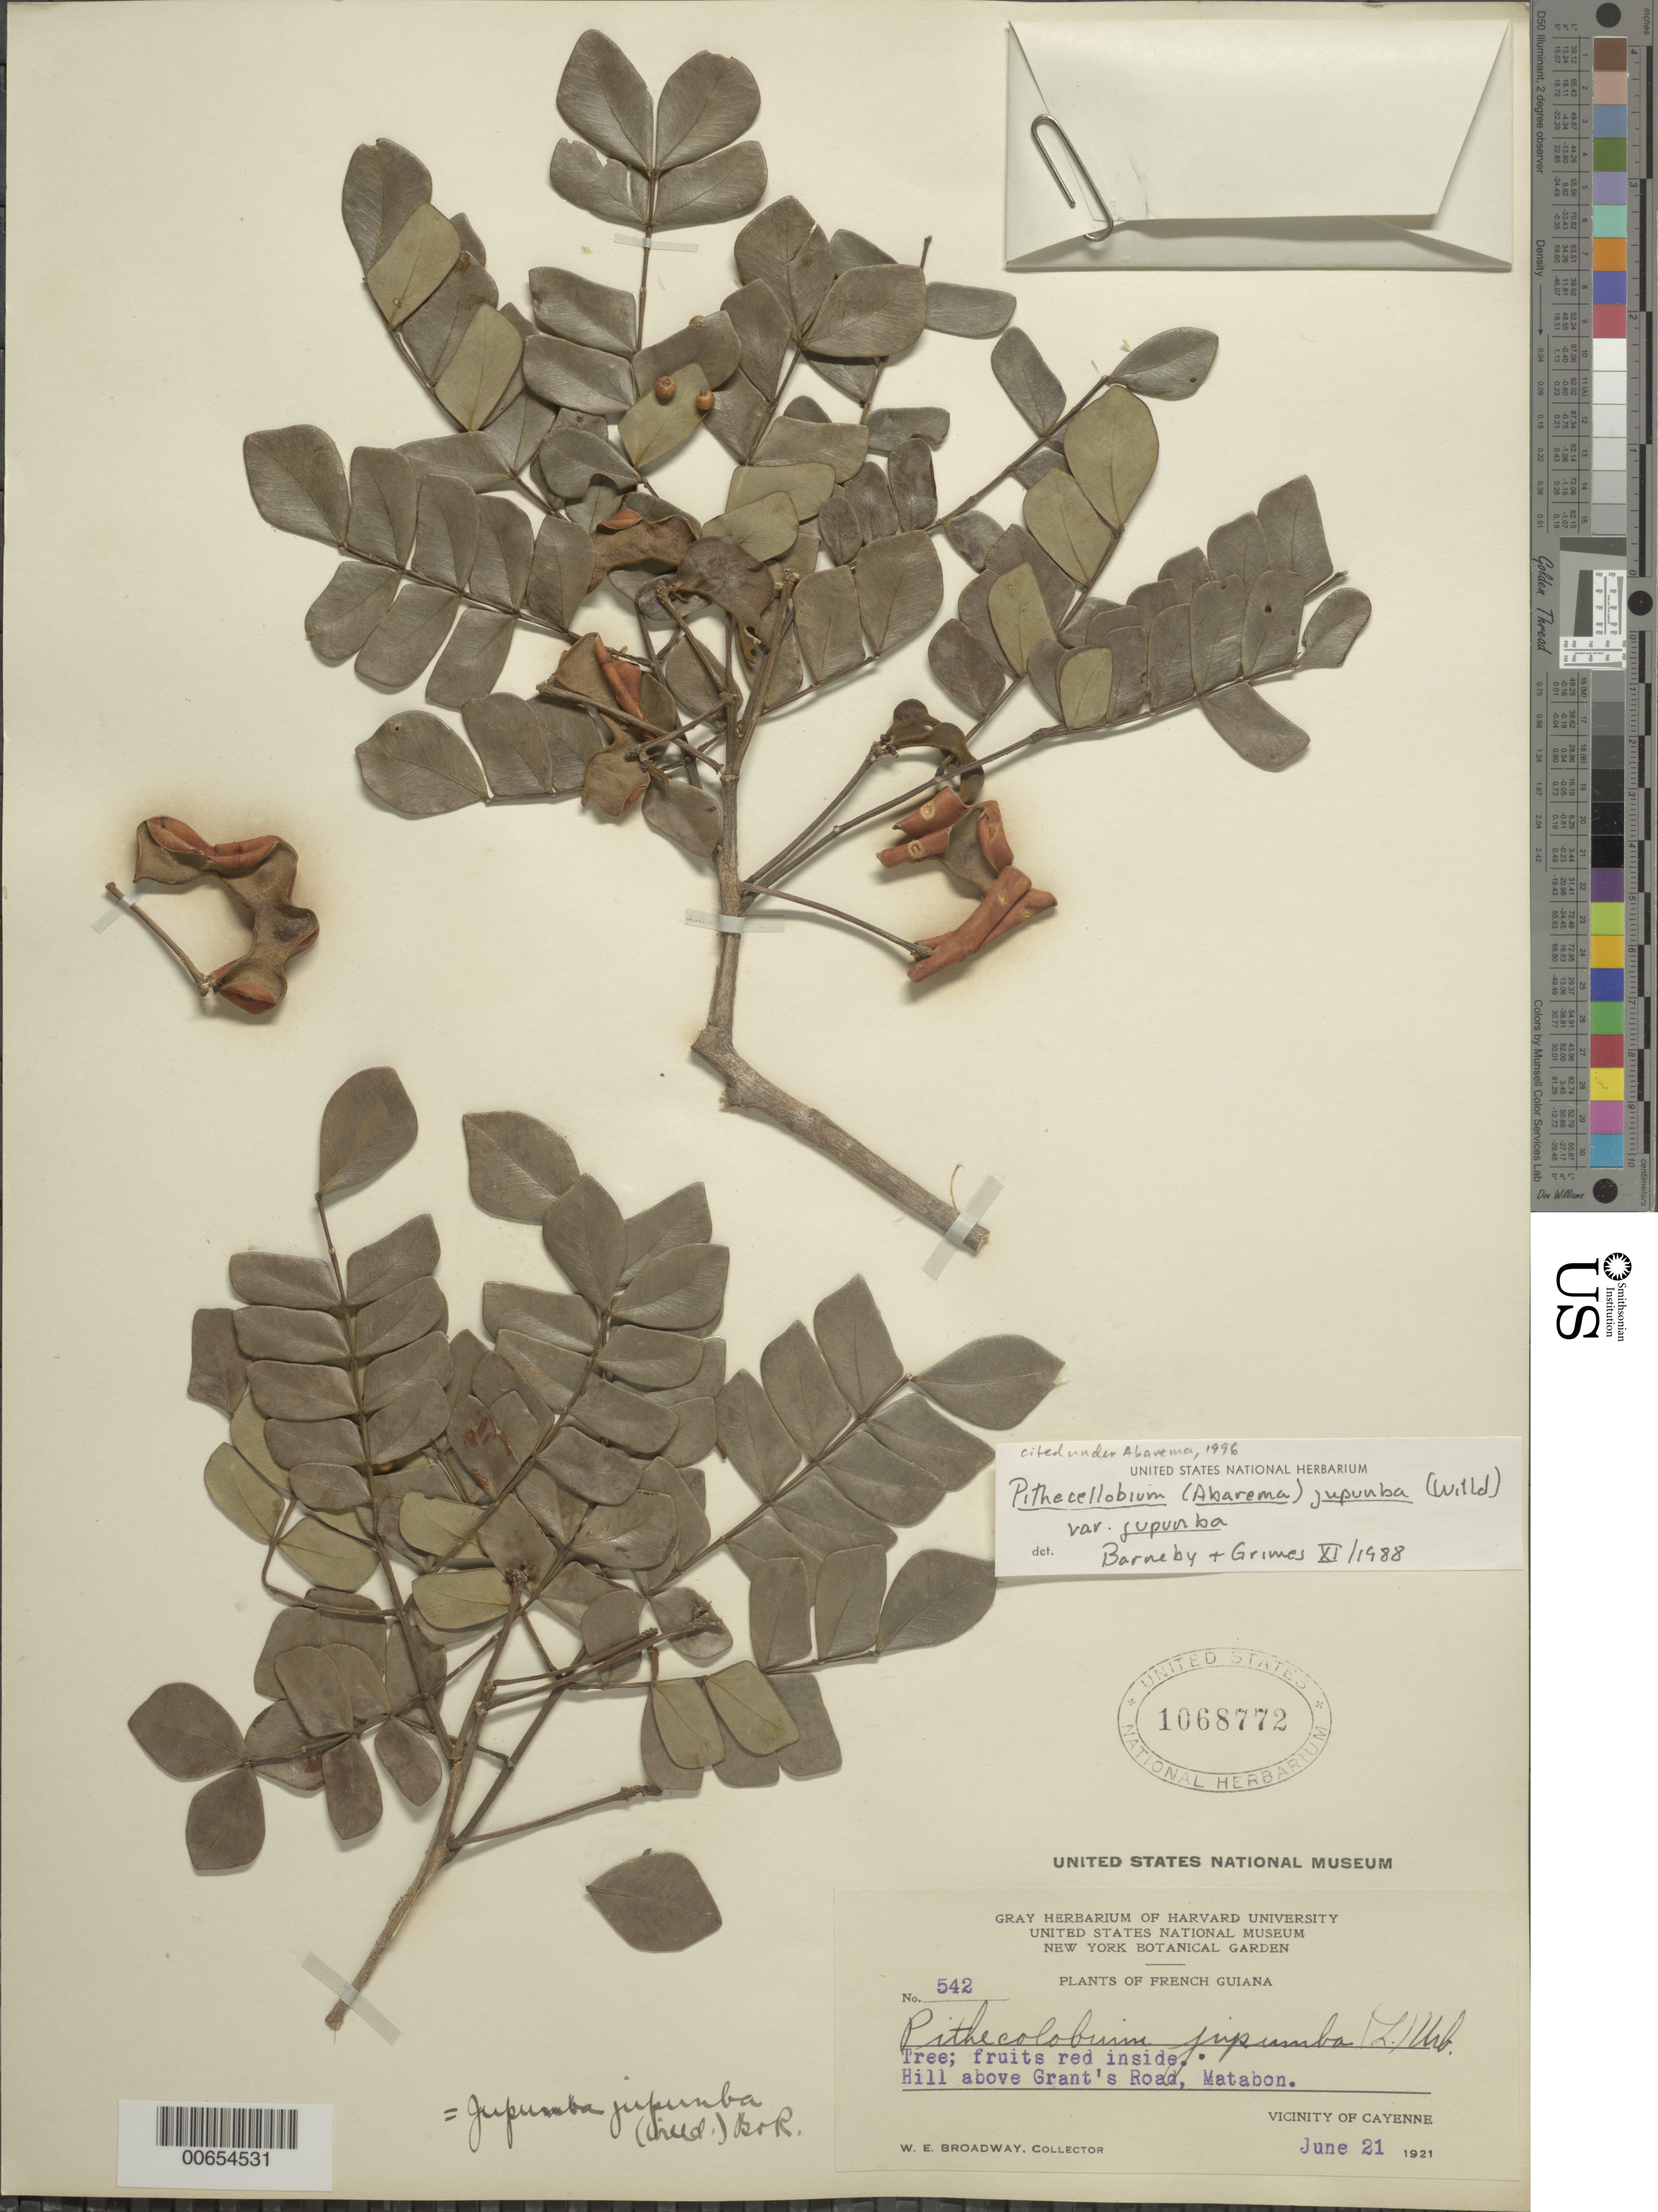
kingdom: Plantae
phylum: Tracheophyta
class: Magnoliopsida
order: Fabales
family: Fabaceae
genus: Abarema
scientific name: Abarema jupunba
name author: (Willd.) Britton & Killip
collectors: W. E. Broadway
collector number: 542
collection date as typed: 21-Jun-21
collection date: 1921-06-21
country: French Guiana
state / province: Cayenne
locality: Cayenne, vic., hill above Grant's Road, Matabon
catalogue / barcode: US 1068772